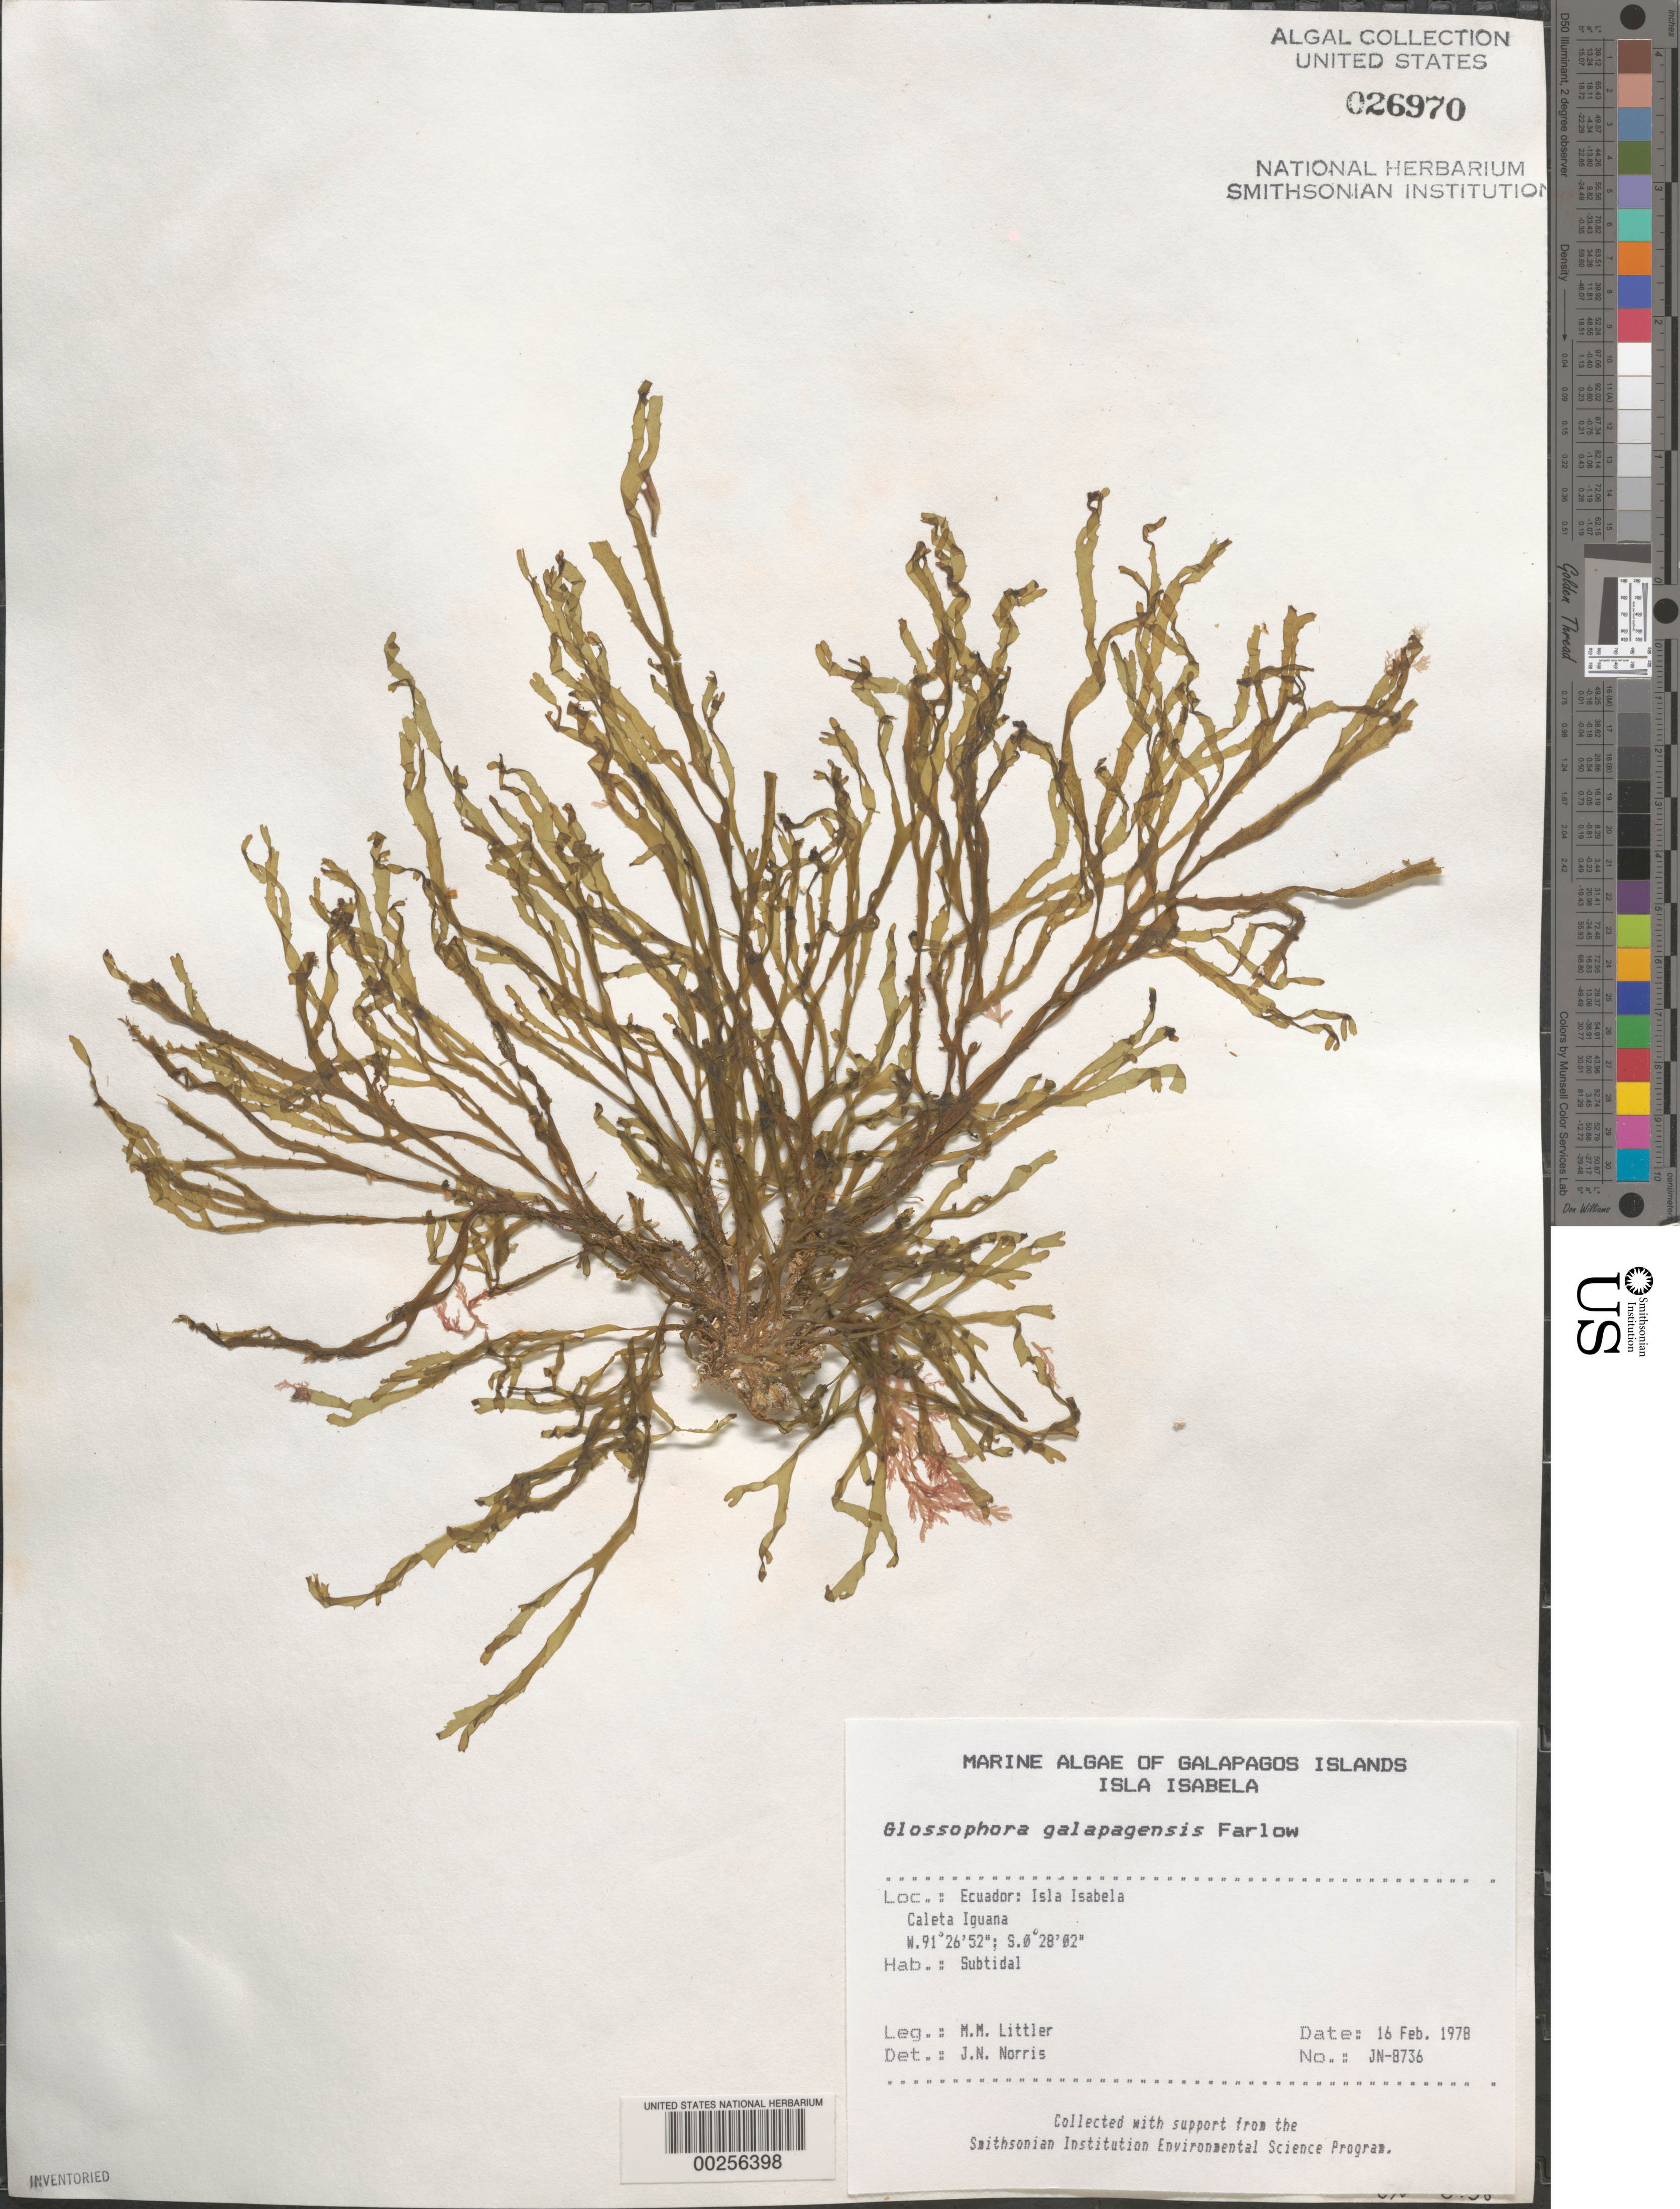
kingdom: Chromista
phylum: Ochrophyta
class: Phaeophyceae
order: Dictyotales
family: Dictyotaceae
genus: Dictyota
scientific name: Dictyota galapagensis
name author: (Farl.) De Clerck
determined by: Algae name updating Project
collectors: M. M. Littler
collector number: Jn-8736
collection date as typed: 16 Feb 1978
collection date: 1978-02-16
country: Ecuador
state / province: Colón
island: Isabela [Albemarle]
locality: Caleta Iguana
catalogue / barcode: US 26970